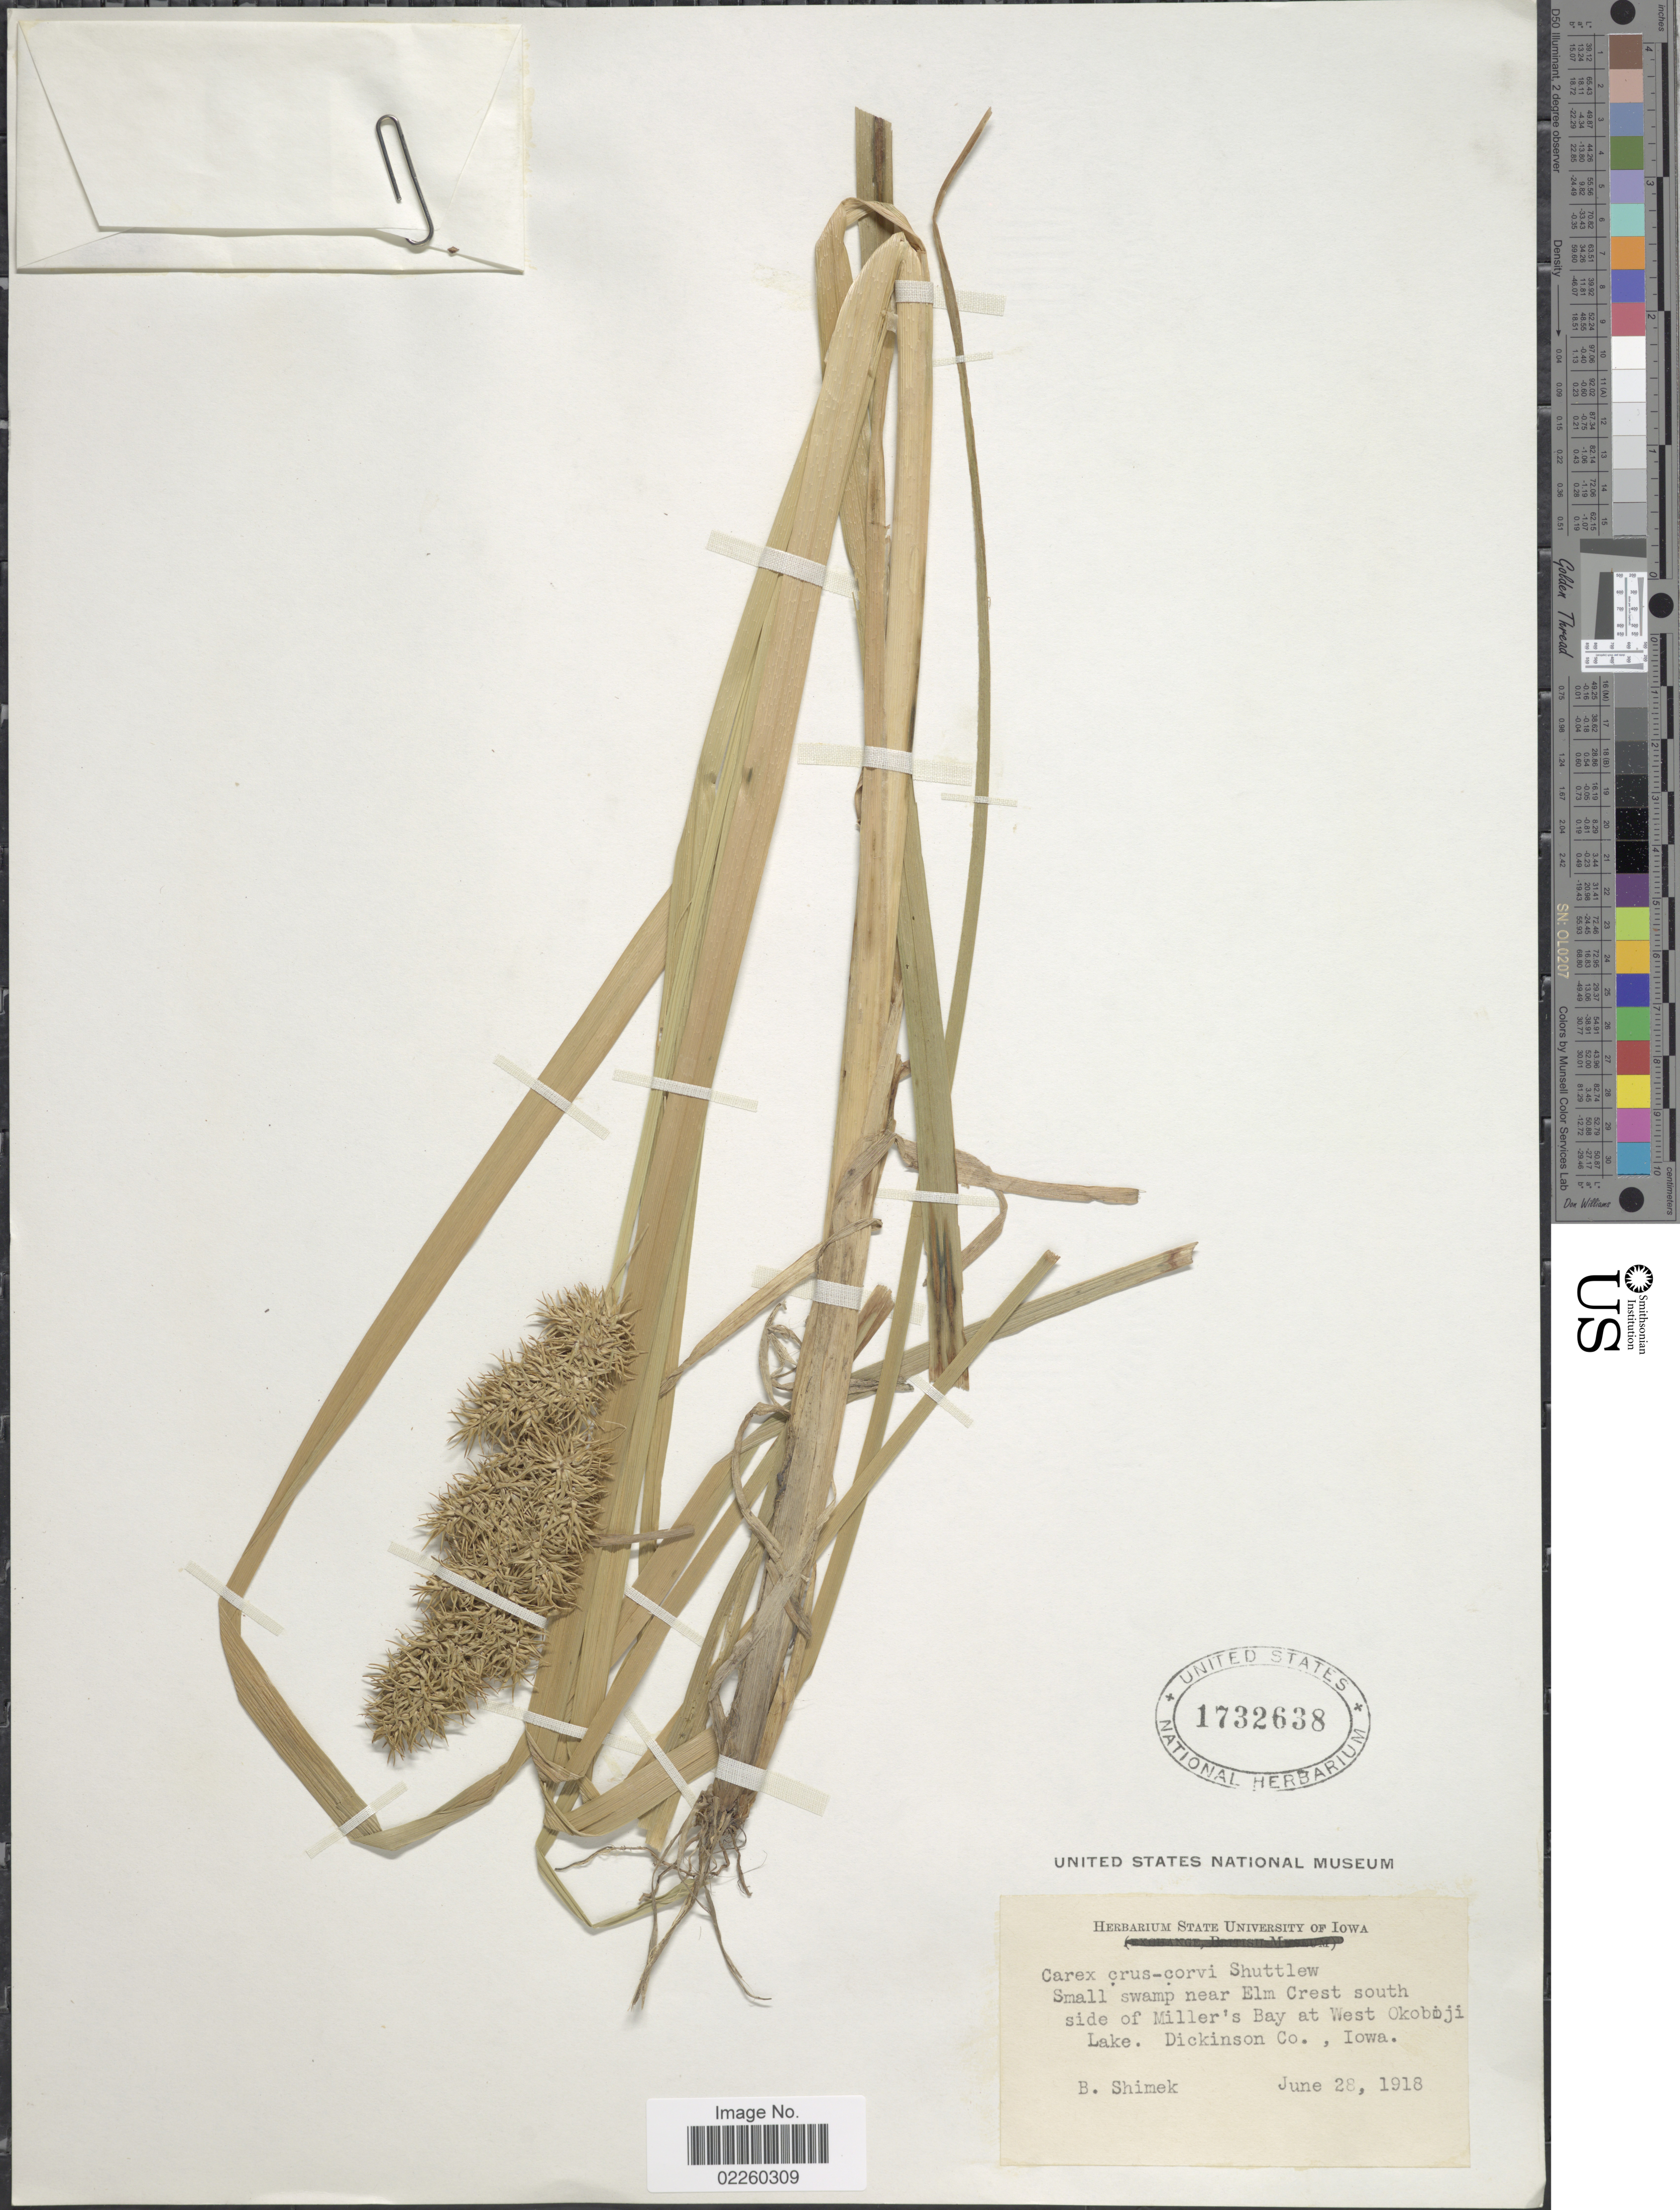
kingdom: Plantae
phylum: Tracheophyta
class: Liliopsida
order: Poales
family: Cyperaceae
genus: Carex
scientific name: Carex crus-corvi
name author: Shuttlew. ex Kunze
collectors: B. Shimek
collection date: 1918-06-28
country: United States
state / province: Iowa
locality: Small swamp near Elm Crest south side of Miller's Bat at West Okobiji Lake. Dickinson Co.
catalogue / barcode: US 1732638